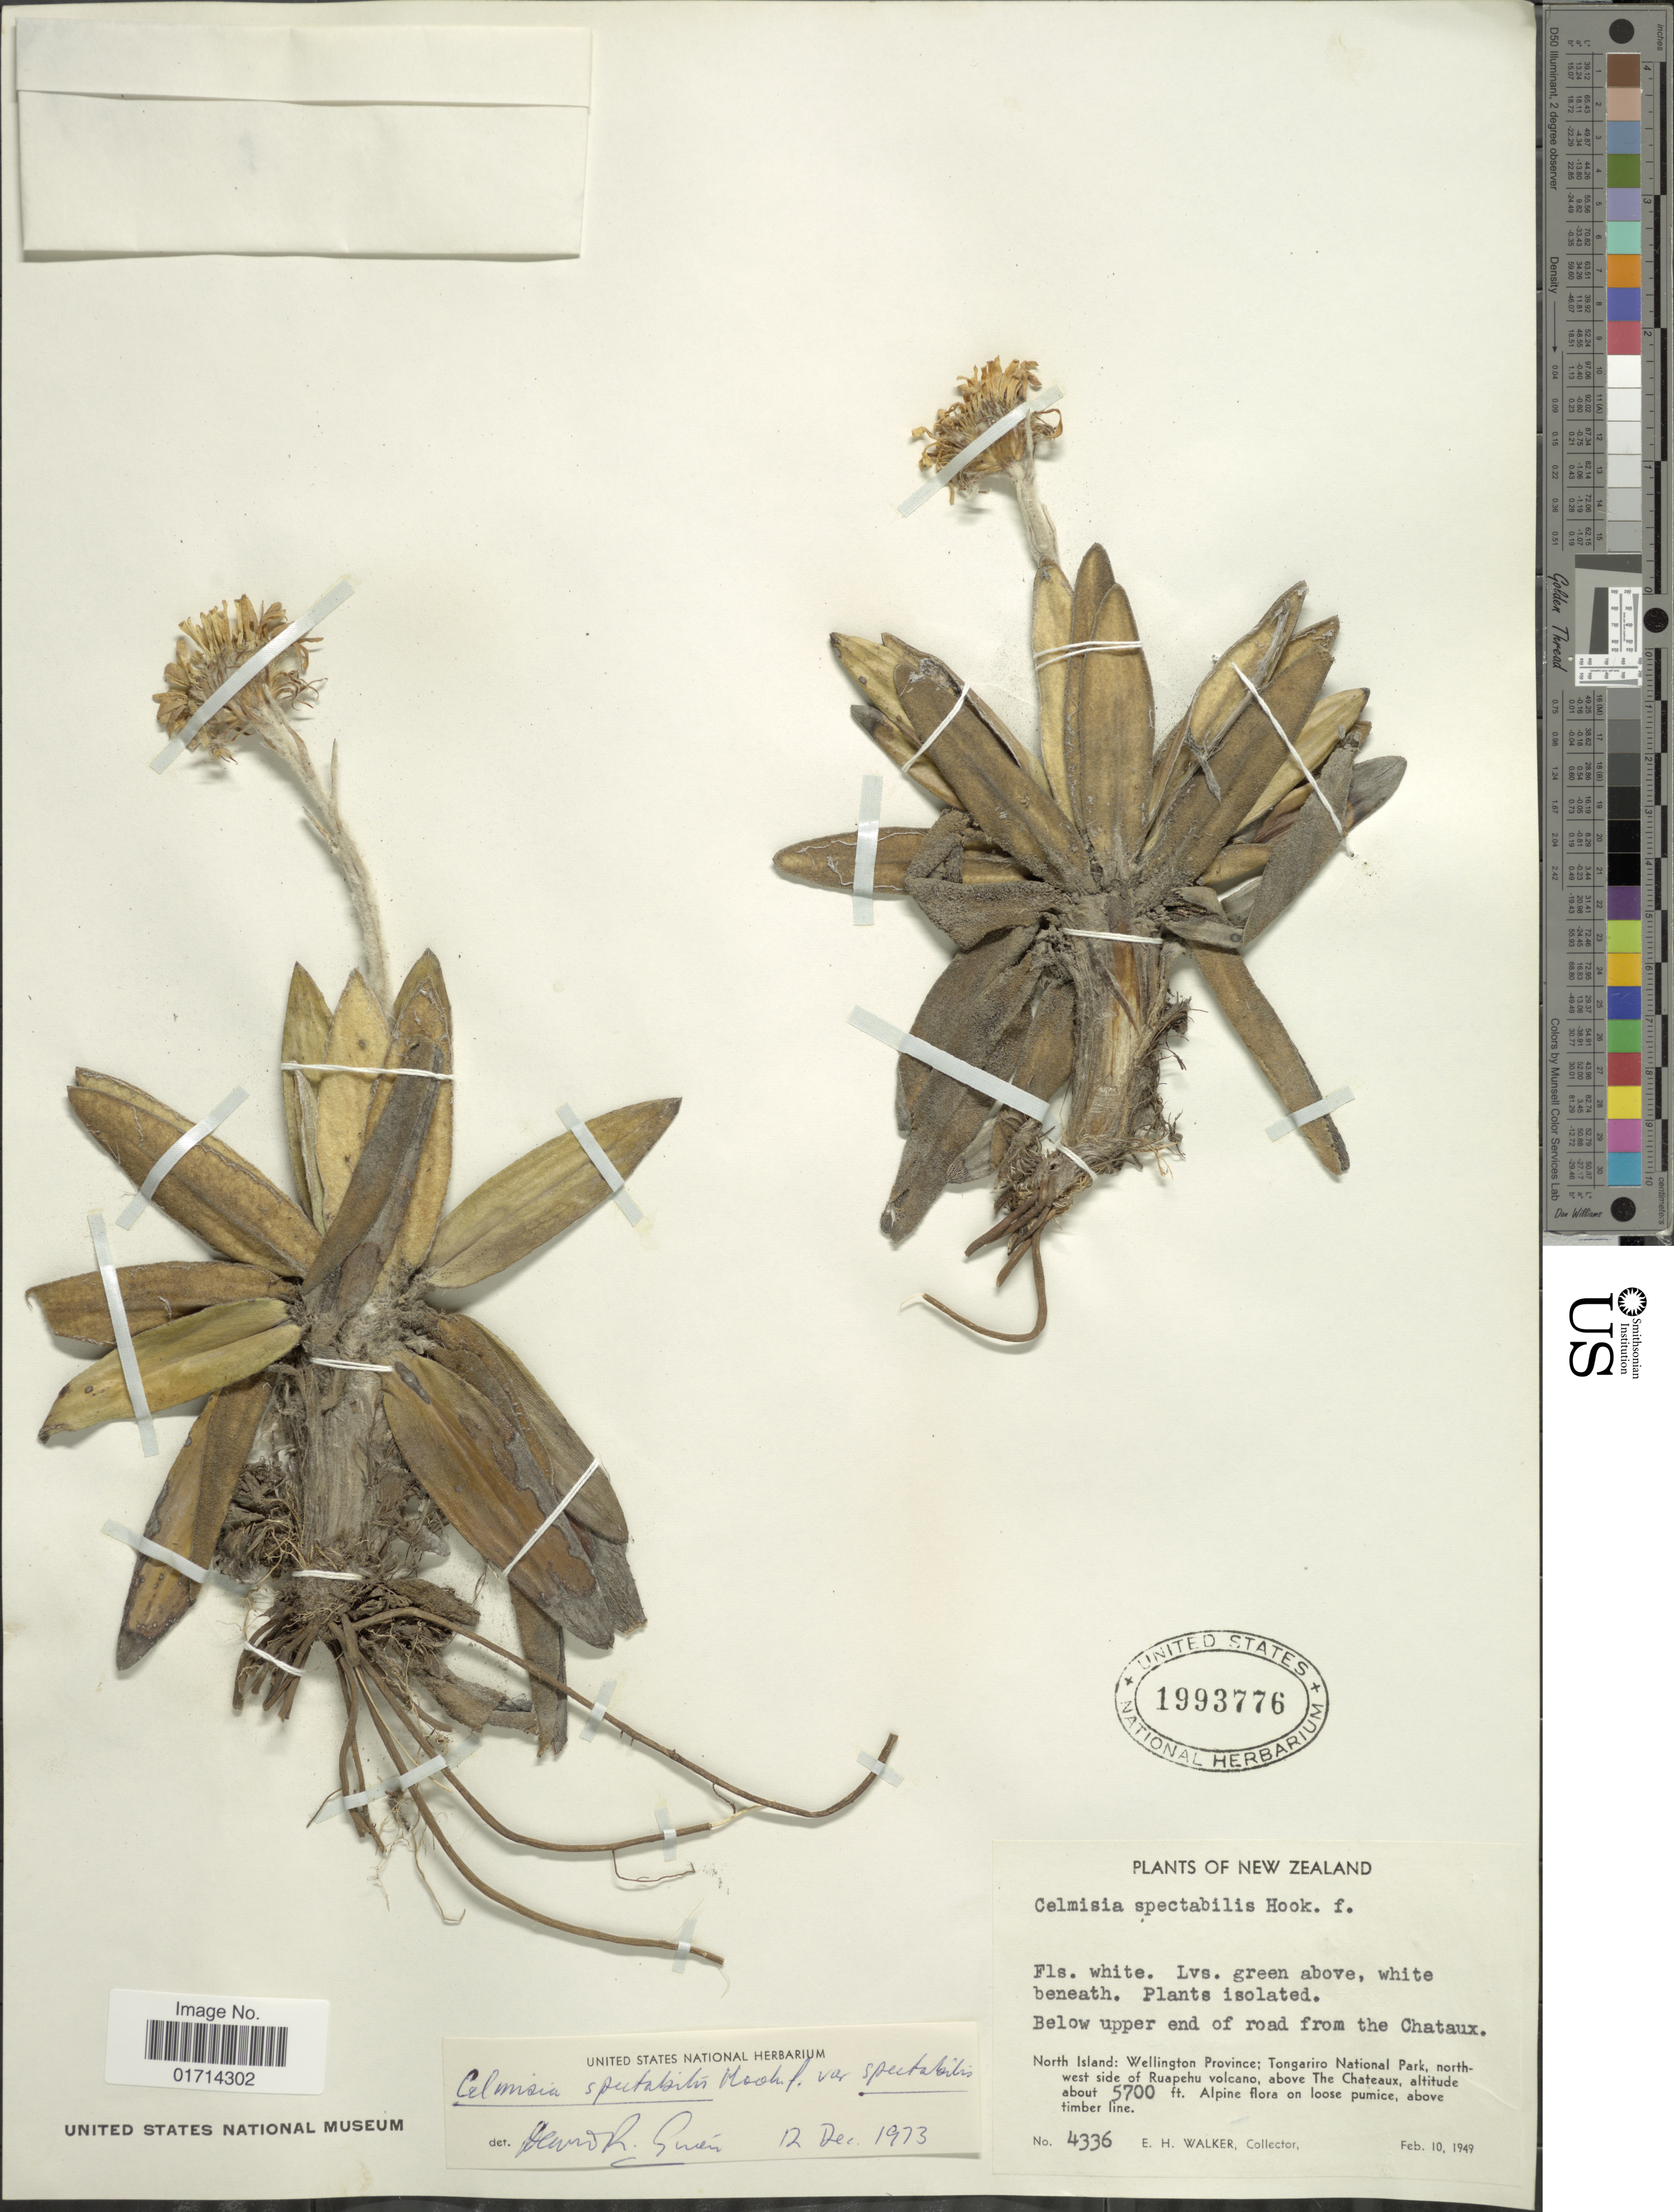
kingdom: Plantae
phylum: Tracheophyta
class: Magnoliopsida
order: Asterales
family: Asteraceae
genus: Celmisia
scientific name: Celmisia spectabilis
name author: Hook. f.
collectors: E. H. Walker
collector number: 4336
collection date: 1949-02-10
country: New Zealand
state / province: Wellington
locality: North Island, Tongariro National Park, north-west side of Ruapehu volcano, above the Chateaux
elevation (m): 1737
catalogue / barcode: US 1993776